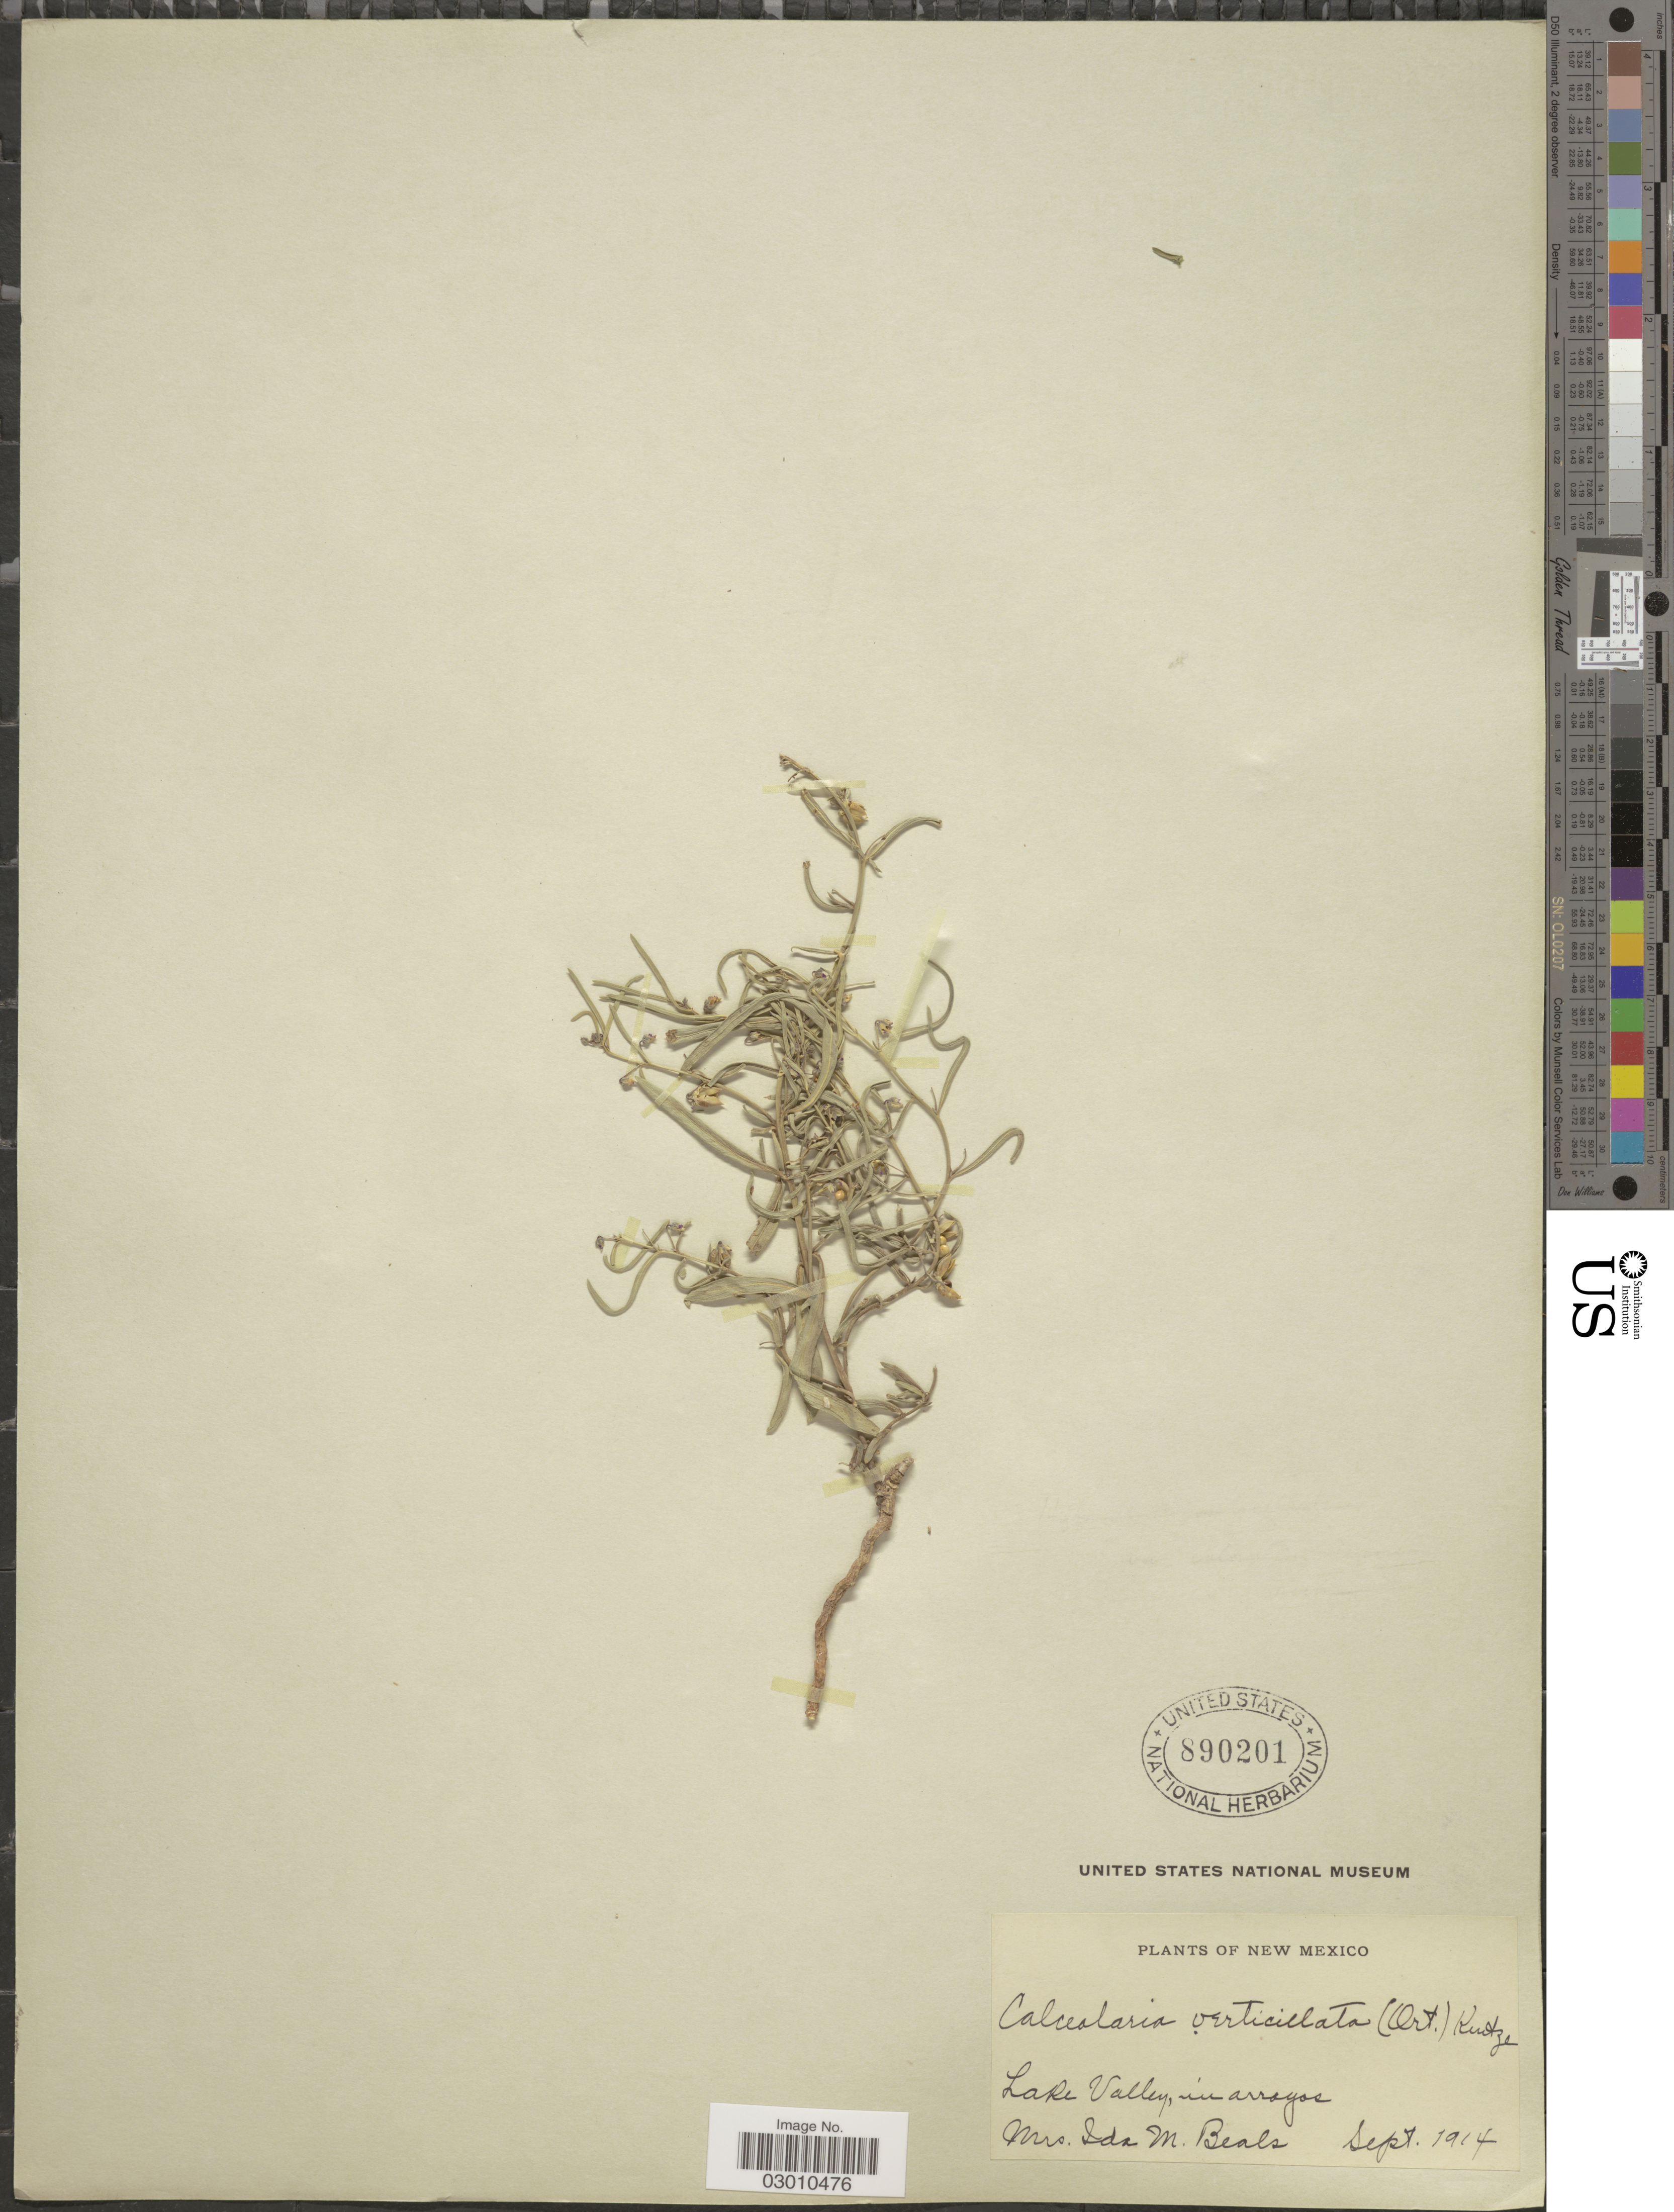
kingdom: Plantae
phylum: Tracheophyta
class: Magnoliopsida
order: Malpighiales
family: Violaceae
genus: Pombalia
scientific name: Pombalia verticillata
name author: (Ortega) Paula-Souza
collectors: I. M. Beals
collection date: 1914-09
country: United States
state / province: New Mexico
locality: Lake Valley, in arroyos.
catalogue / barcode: US 890201